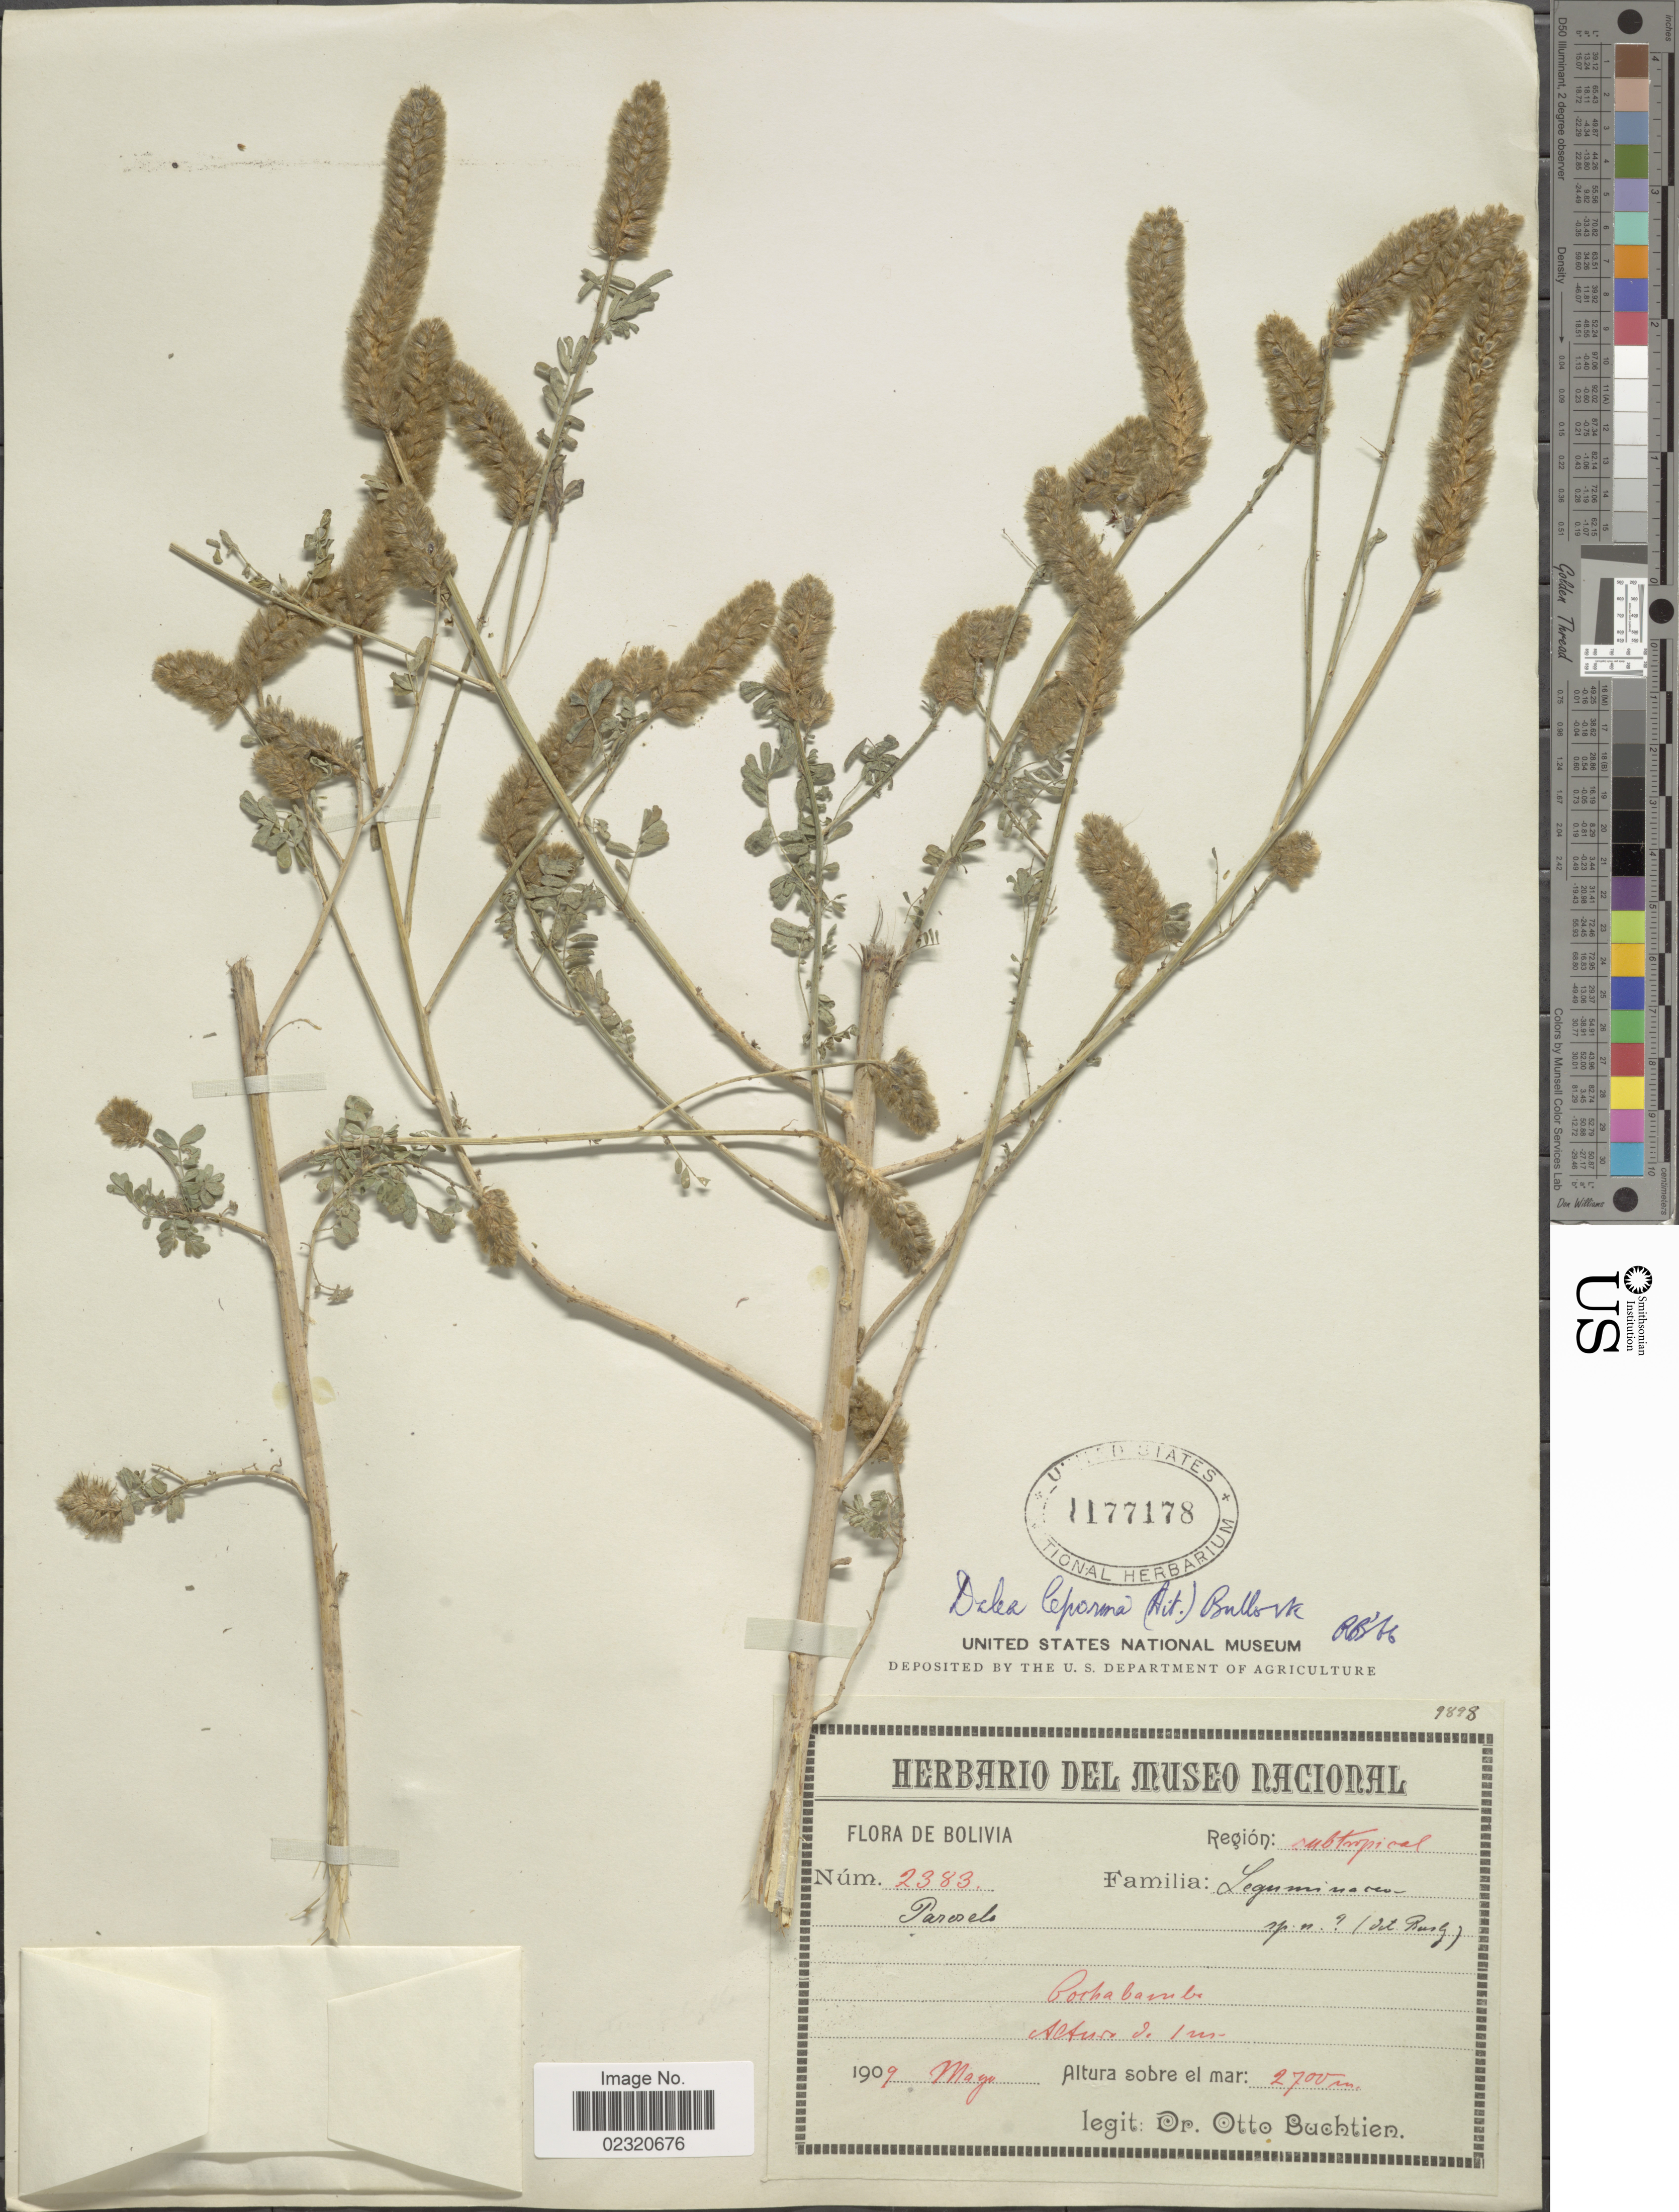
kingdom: Plantae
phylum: Tracheophyta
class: Magnoliopsida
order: Fabales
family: Fabaceae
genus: Dalea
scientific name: Dalea leporina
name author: (Aiton) Bullock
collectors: O. Buchtien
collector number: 2383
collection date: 1909-05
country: Bolivia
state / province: Cochabamba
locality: Region: Subtropical,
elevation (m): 2700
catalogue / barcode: US 1177178